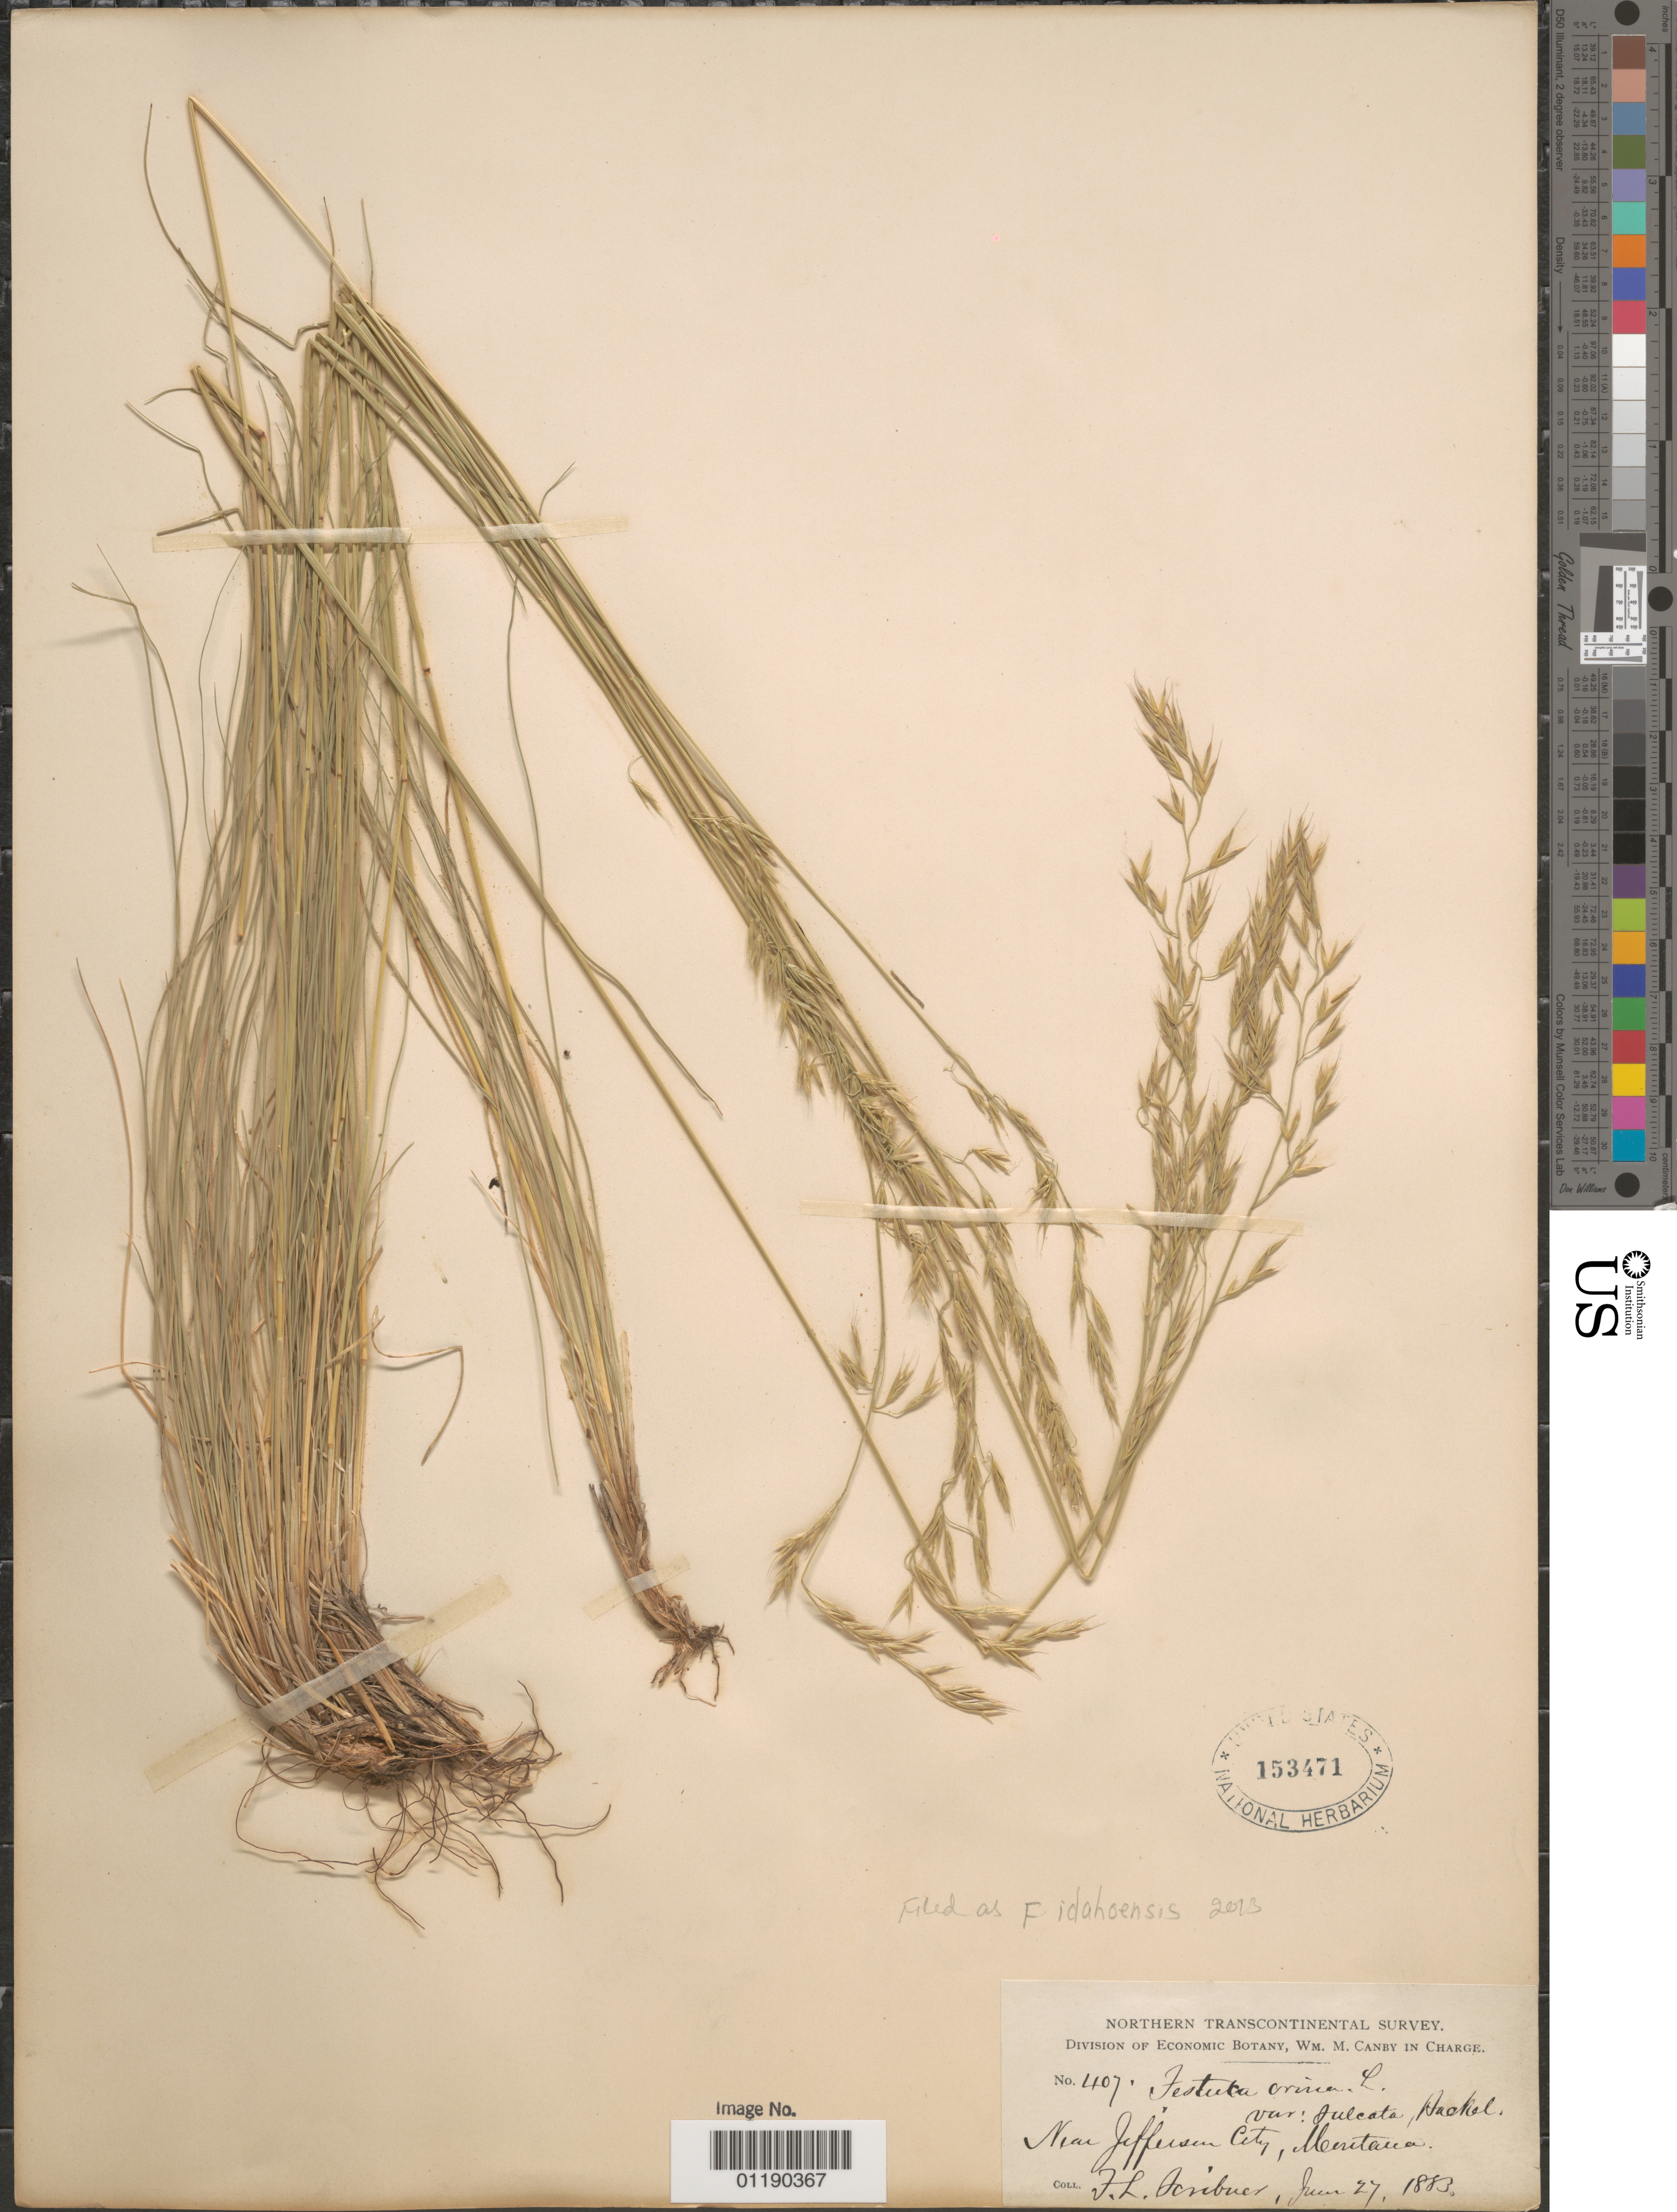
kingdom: Plantae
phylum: Tracheophyta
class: Liliopsida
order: Poales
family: Poaceae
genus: Festuca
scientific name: Festuca idahoensis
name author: Elmer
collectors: F. L. Scribner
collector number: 407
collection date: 1883-06-27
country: United States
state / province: Montana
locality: near Jefferson City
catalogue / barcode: US 153471